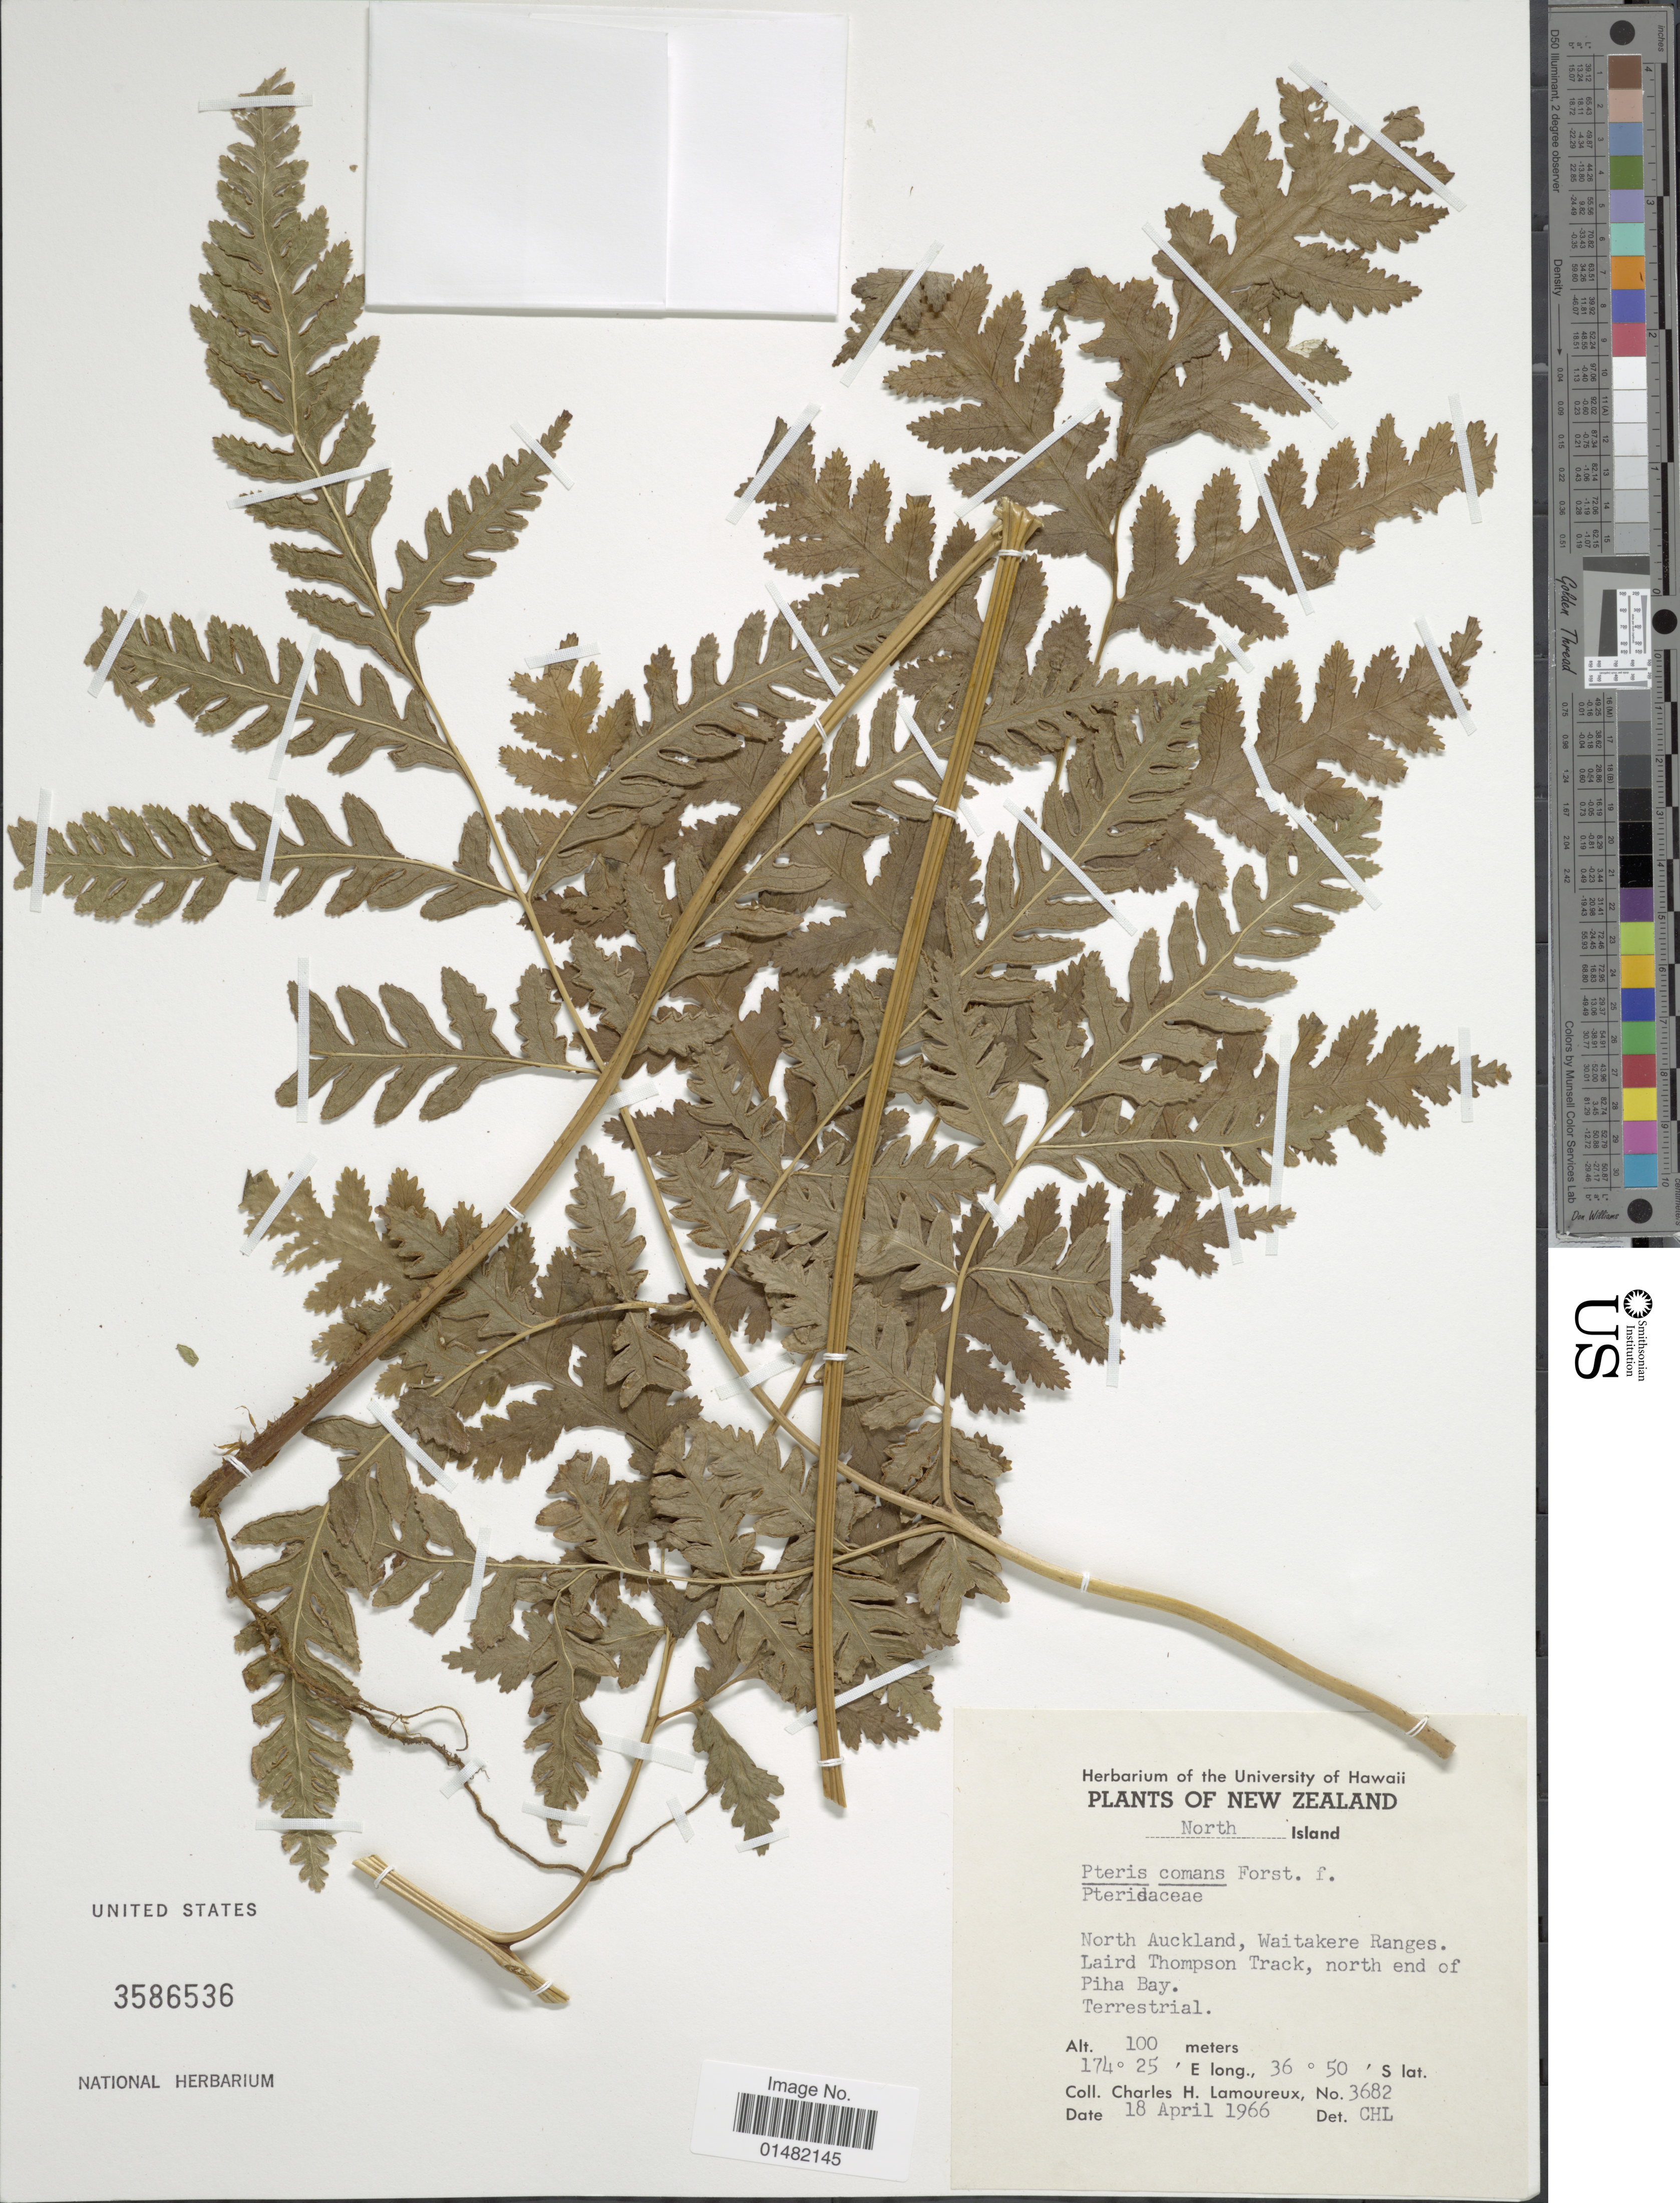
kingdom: Plantae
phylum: Tracheophyta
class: Polypodiopsida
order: Polypodiales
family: Pteridaceae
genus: Pteris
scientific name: Pteris comans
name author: G. Forst.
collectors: C. H. Lamoureux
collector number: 3682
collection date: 1966-04-18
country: New Zealand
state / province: Auckland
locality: North Island, North Auckland, Waitakere Ranges. Laird Thompson Track, north end of Piha Bay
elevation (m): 100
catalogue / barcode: US 3586536